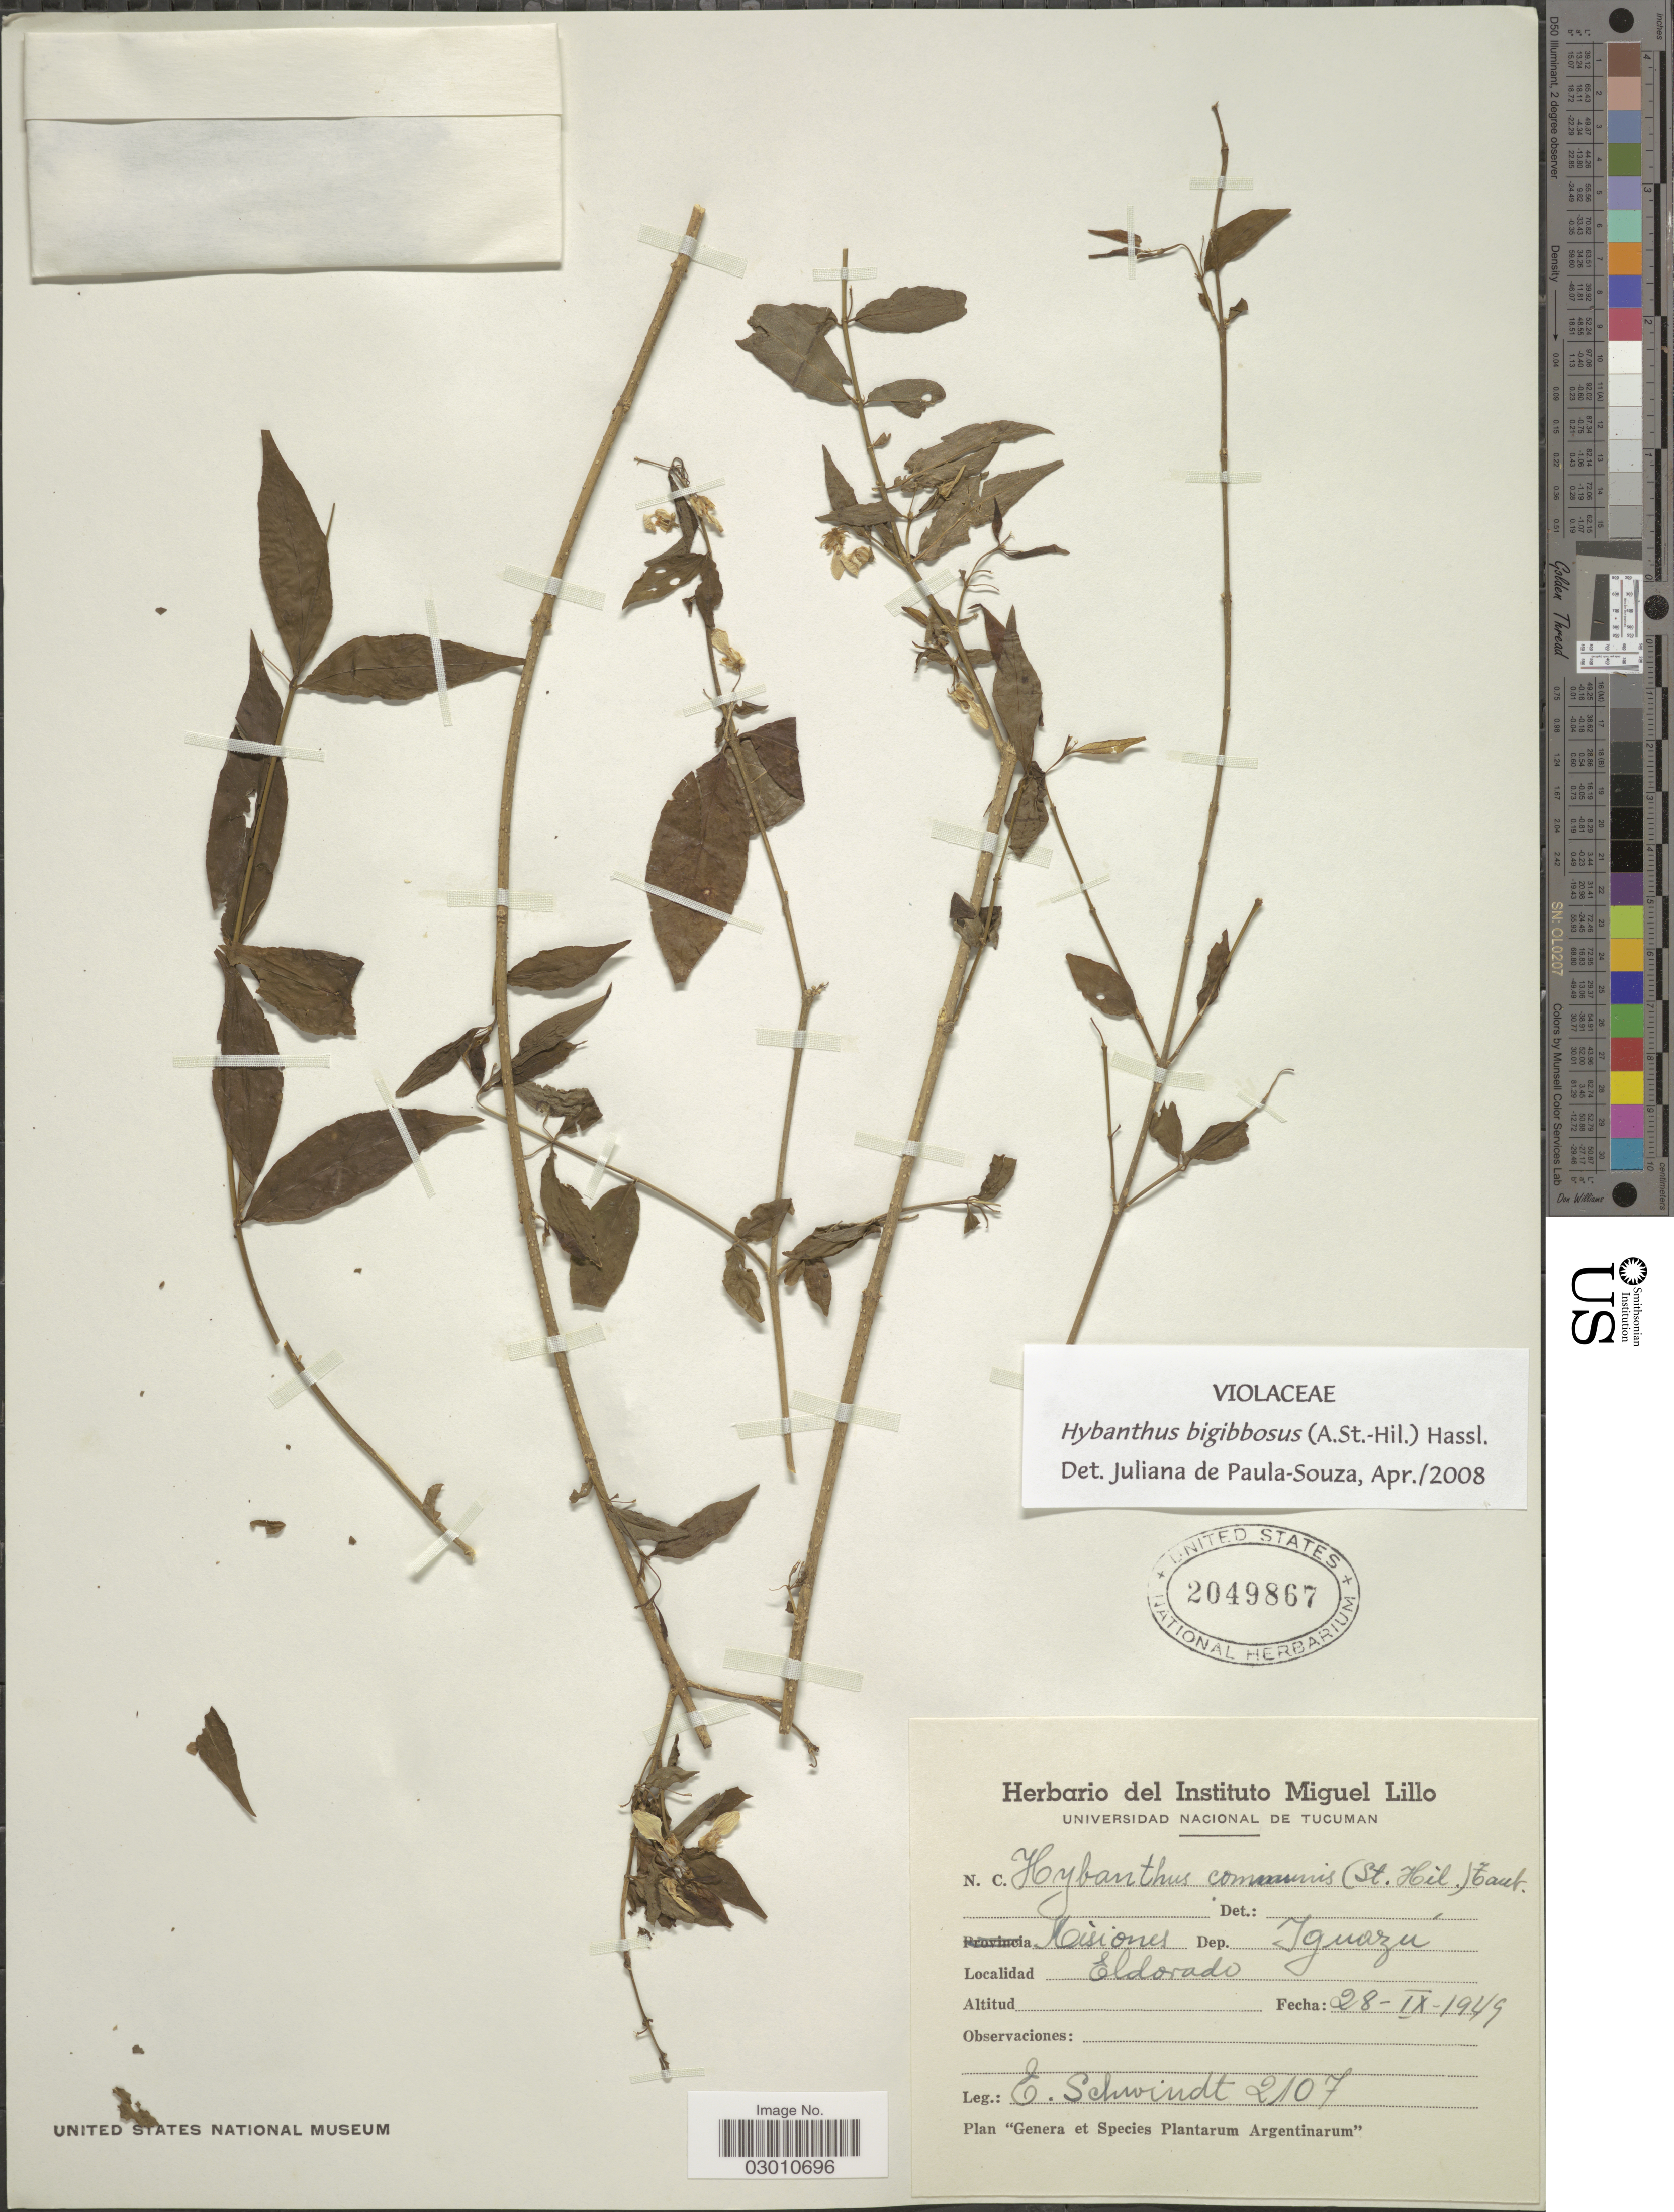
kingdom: Plantae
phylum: Tracheophyta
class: Magnoliopsida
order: Malpighiales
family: Violaceae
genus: Pombalia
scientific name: Pombalia bigibbosa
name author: (A. St.-Hil.) Paula-Souza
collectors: E. Schwindt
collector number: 2107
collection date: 1949-09-28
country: Argentina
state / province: Misiones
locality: Dep. Iguazú. Eldorado.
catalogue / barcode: US 2049867